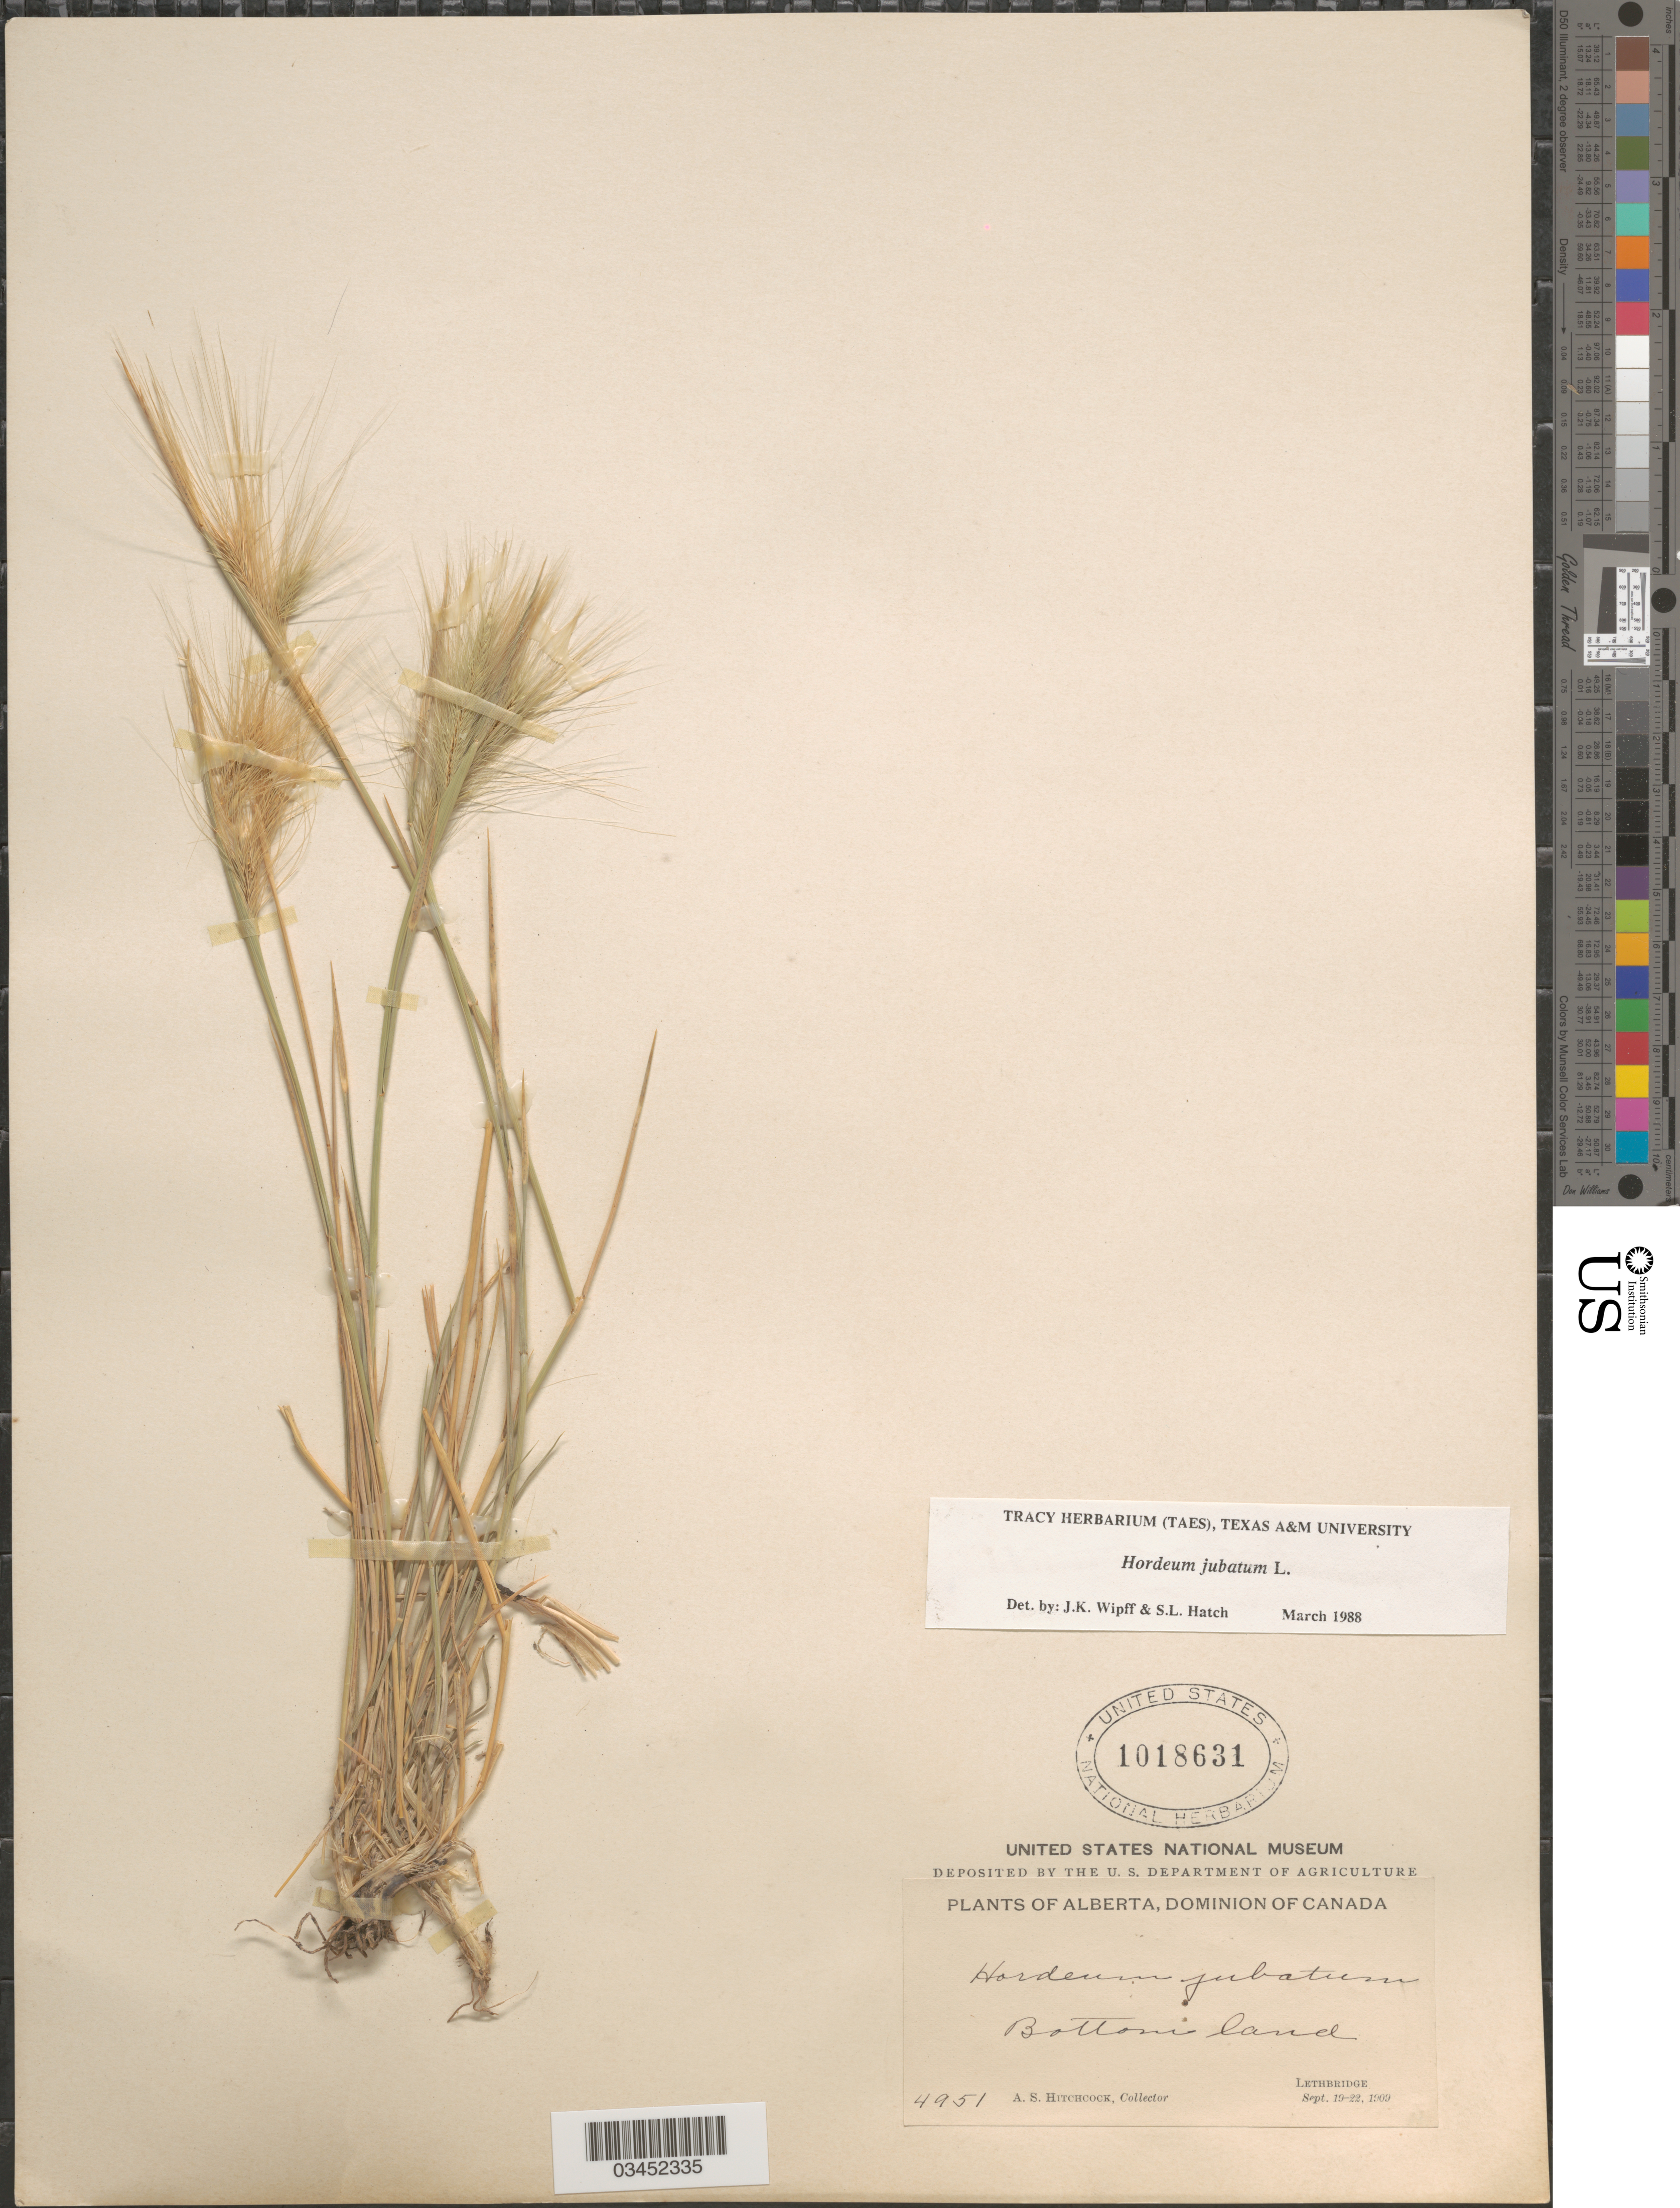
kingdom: Plantae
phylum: Tracheophyta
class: Liliopsida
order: Poales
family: Poaceae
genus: Hordeum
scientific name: Hordeum jubatum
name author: L.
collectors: A. S. Hitchcock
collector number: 4951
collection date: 1909-09-19/1909-09-22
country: Canada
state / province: Alberta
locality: Dominion of Canada. Bottom land. Lethbridge.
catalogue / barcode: US 1018631